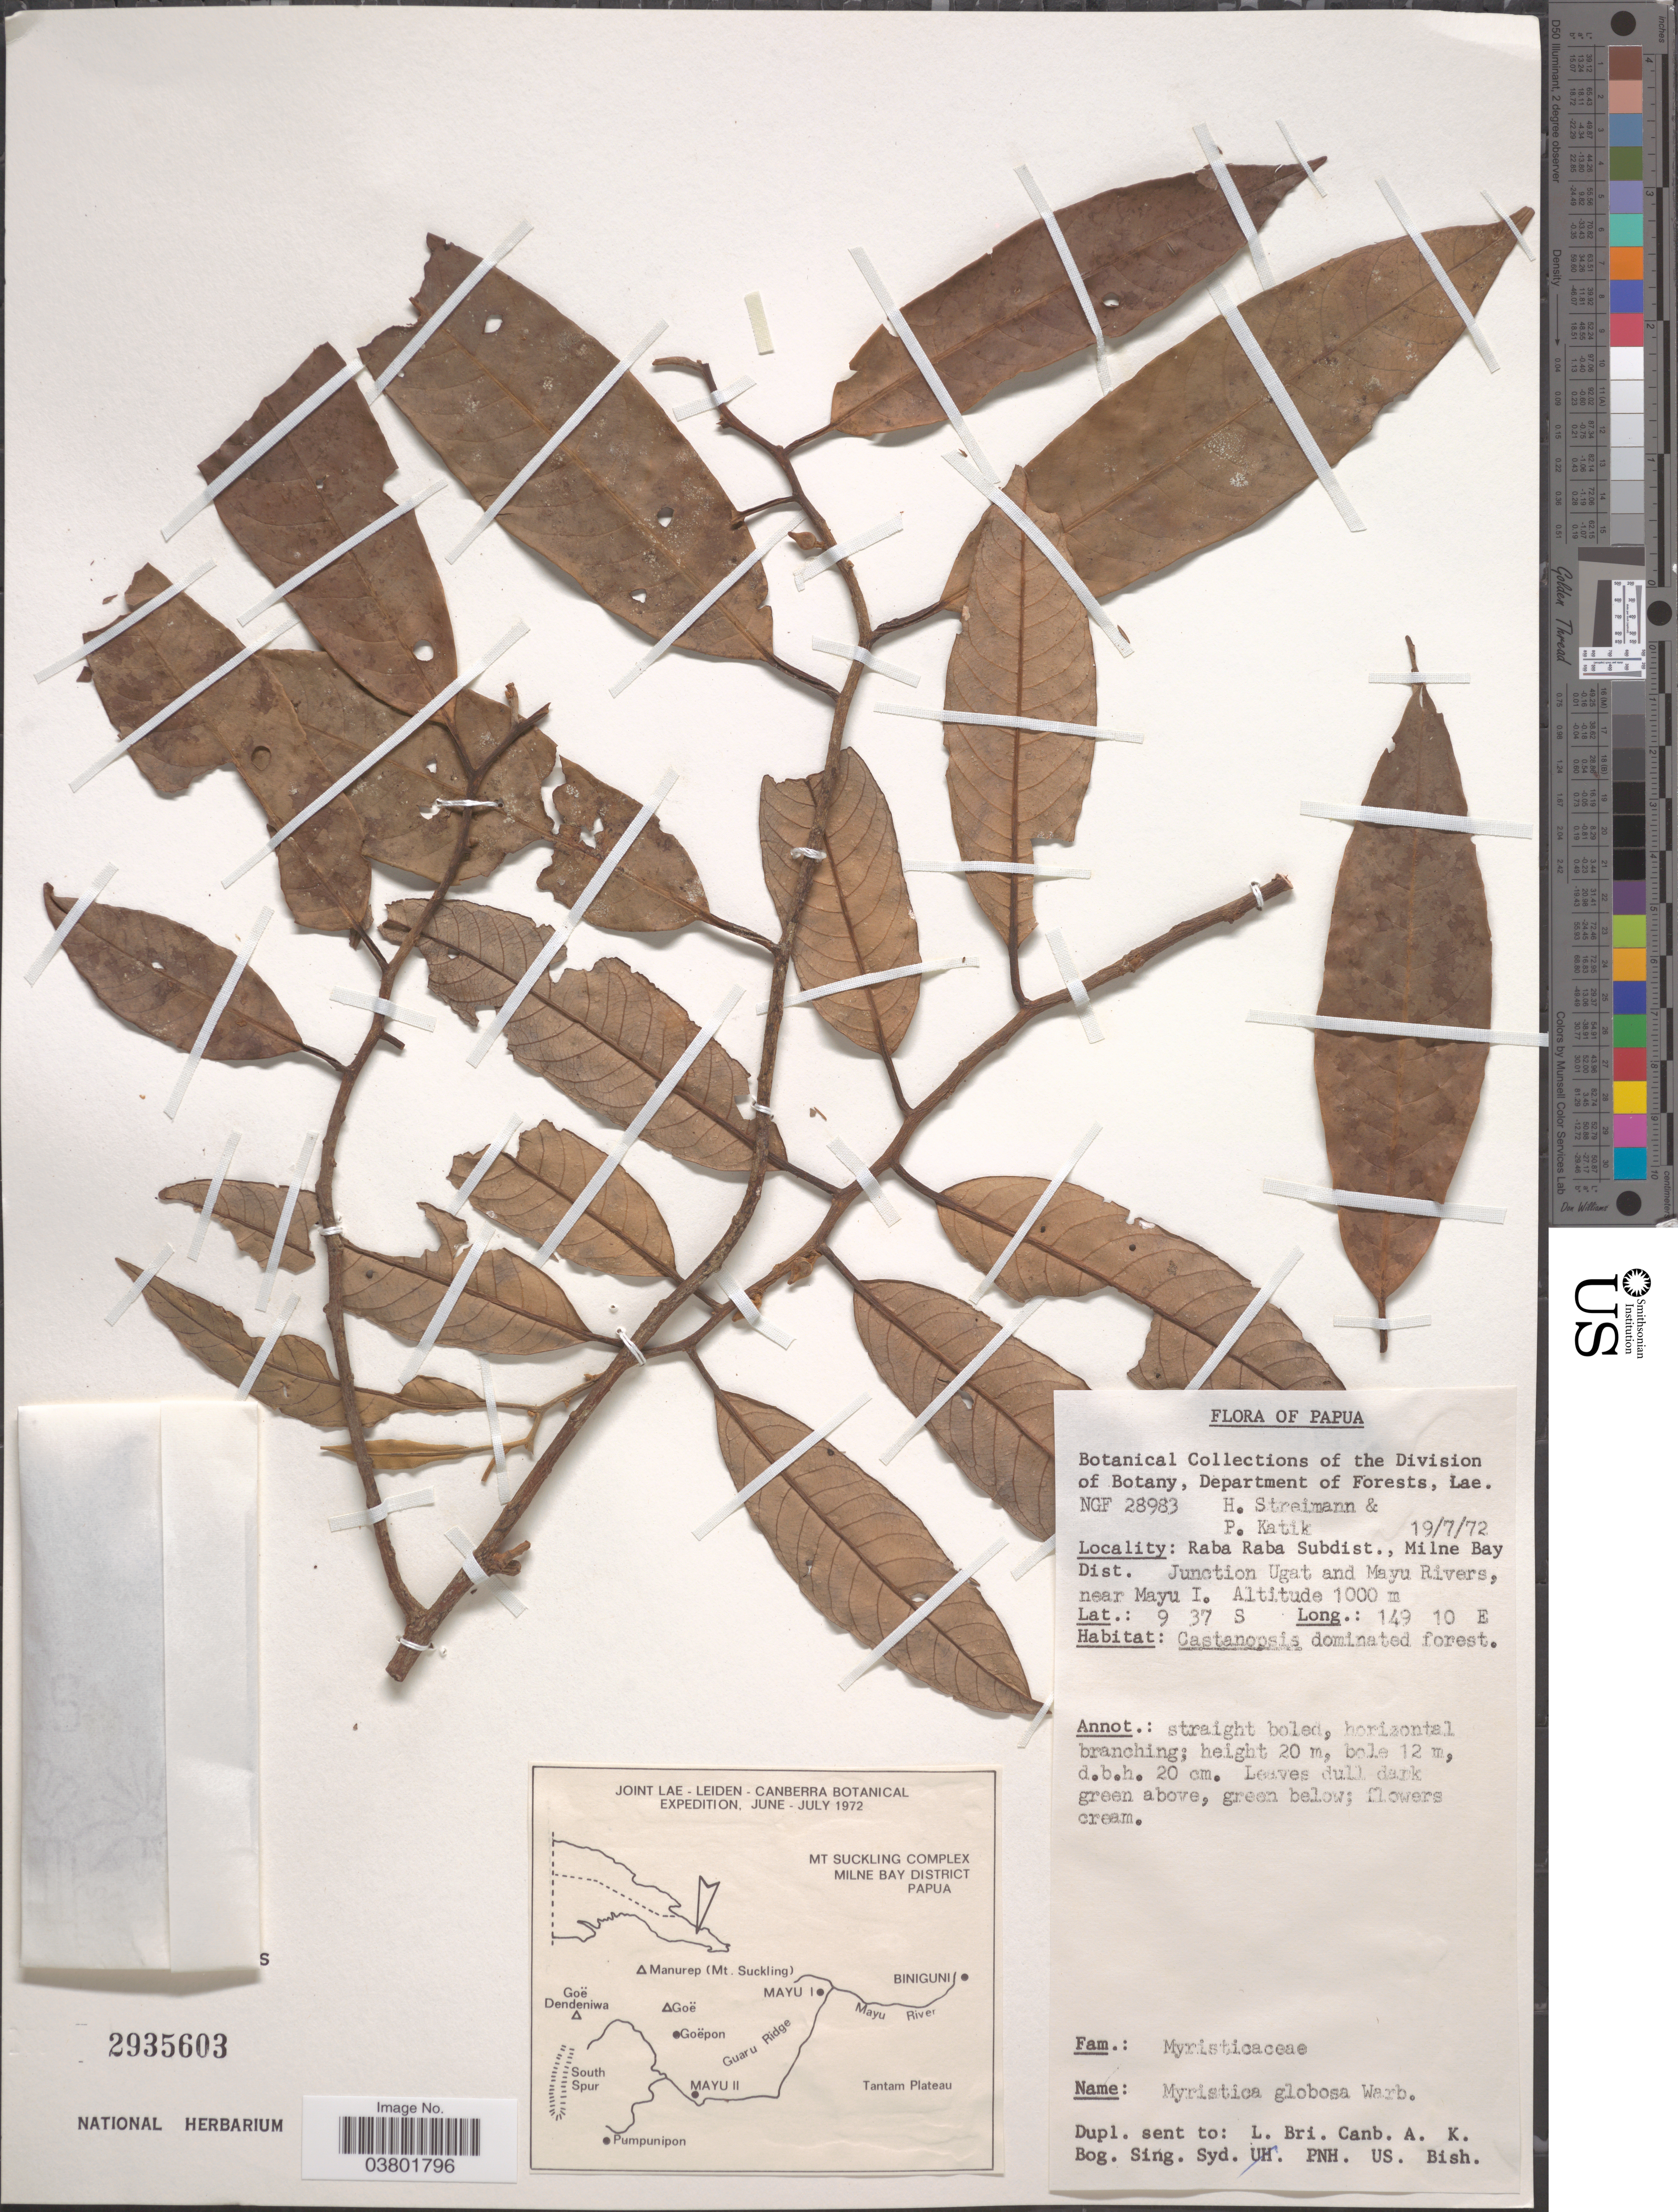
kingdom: Plantae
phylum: Tracheophyta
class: Magnoliopsida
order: Magnoliales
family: Myristicaceae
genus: Myristica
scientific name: Myristica globosa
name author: Warb.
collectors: H. Streimann & P. Katik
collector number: NGF28983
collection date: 1972-07-19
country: Papua New Guinea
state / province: Milne Bay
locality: Papua. Raba Raba Subdist., Milne Bay District. Junction Ugat and Mayu Rivers, near Mayu I. Mt Suckling Complex.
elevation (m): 1000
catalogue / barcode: US 2935603